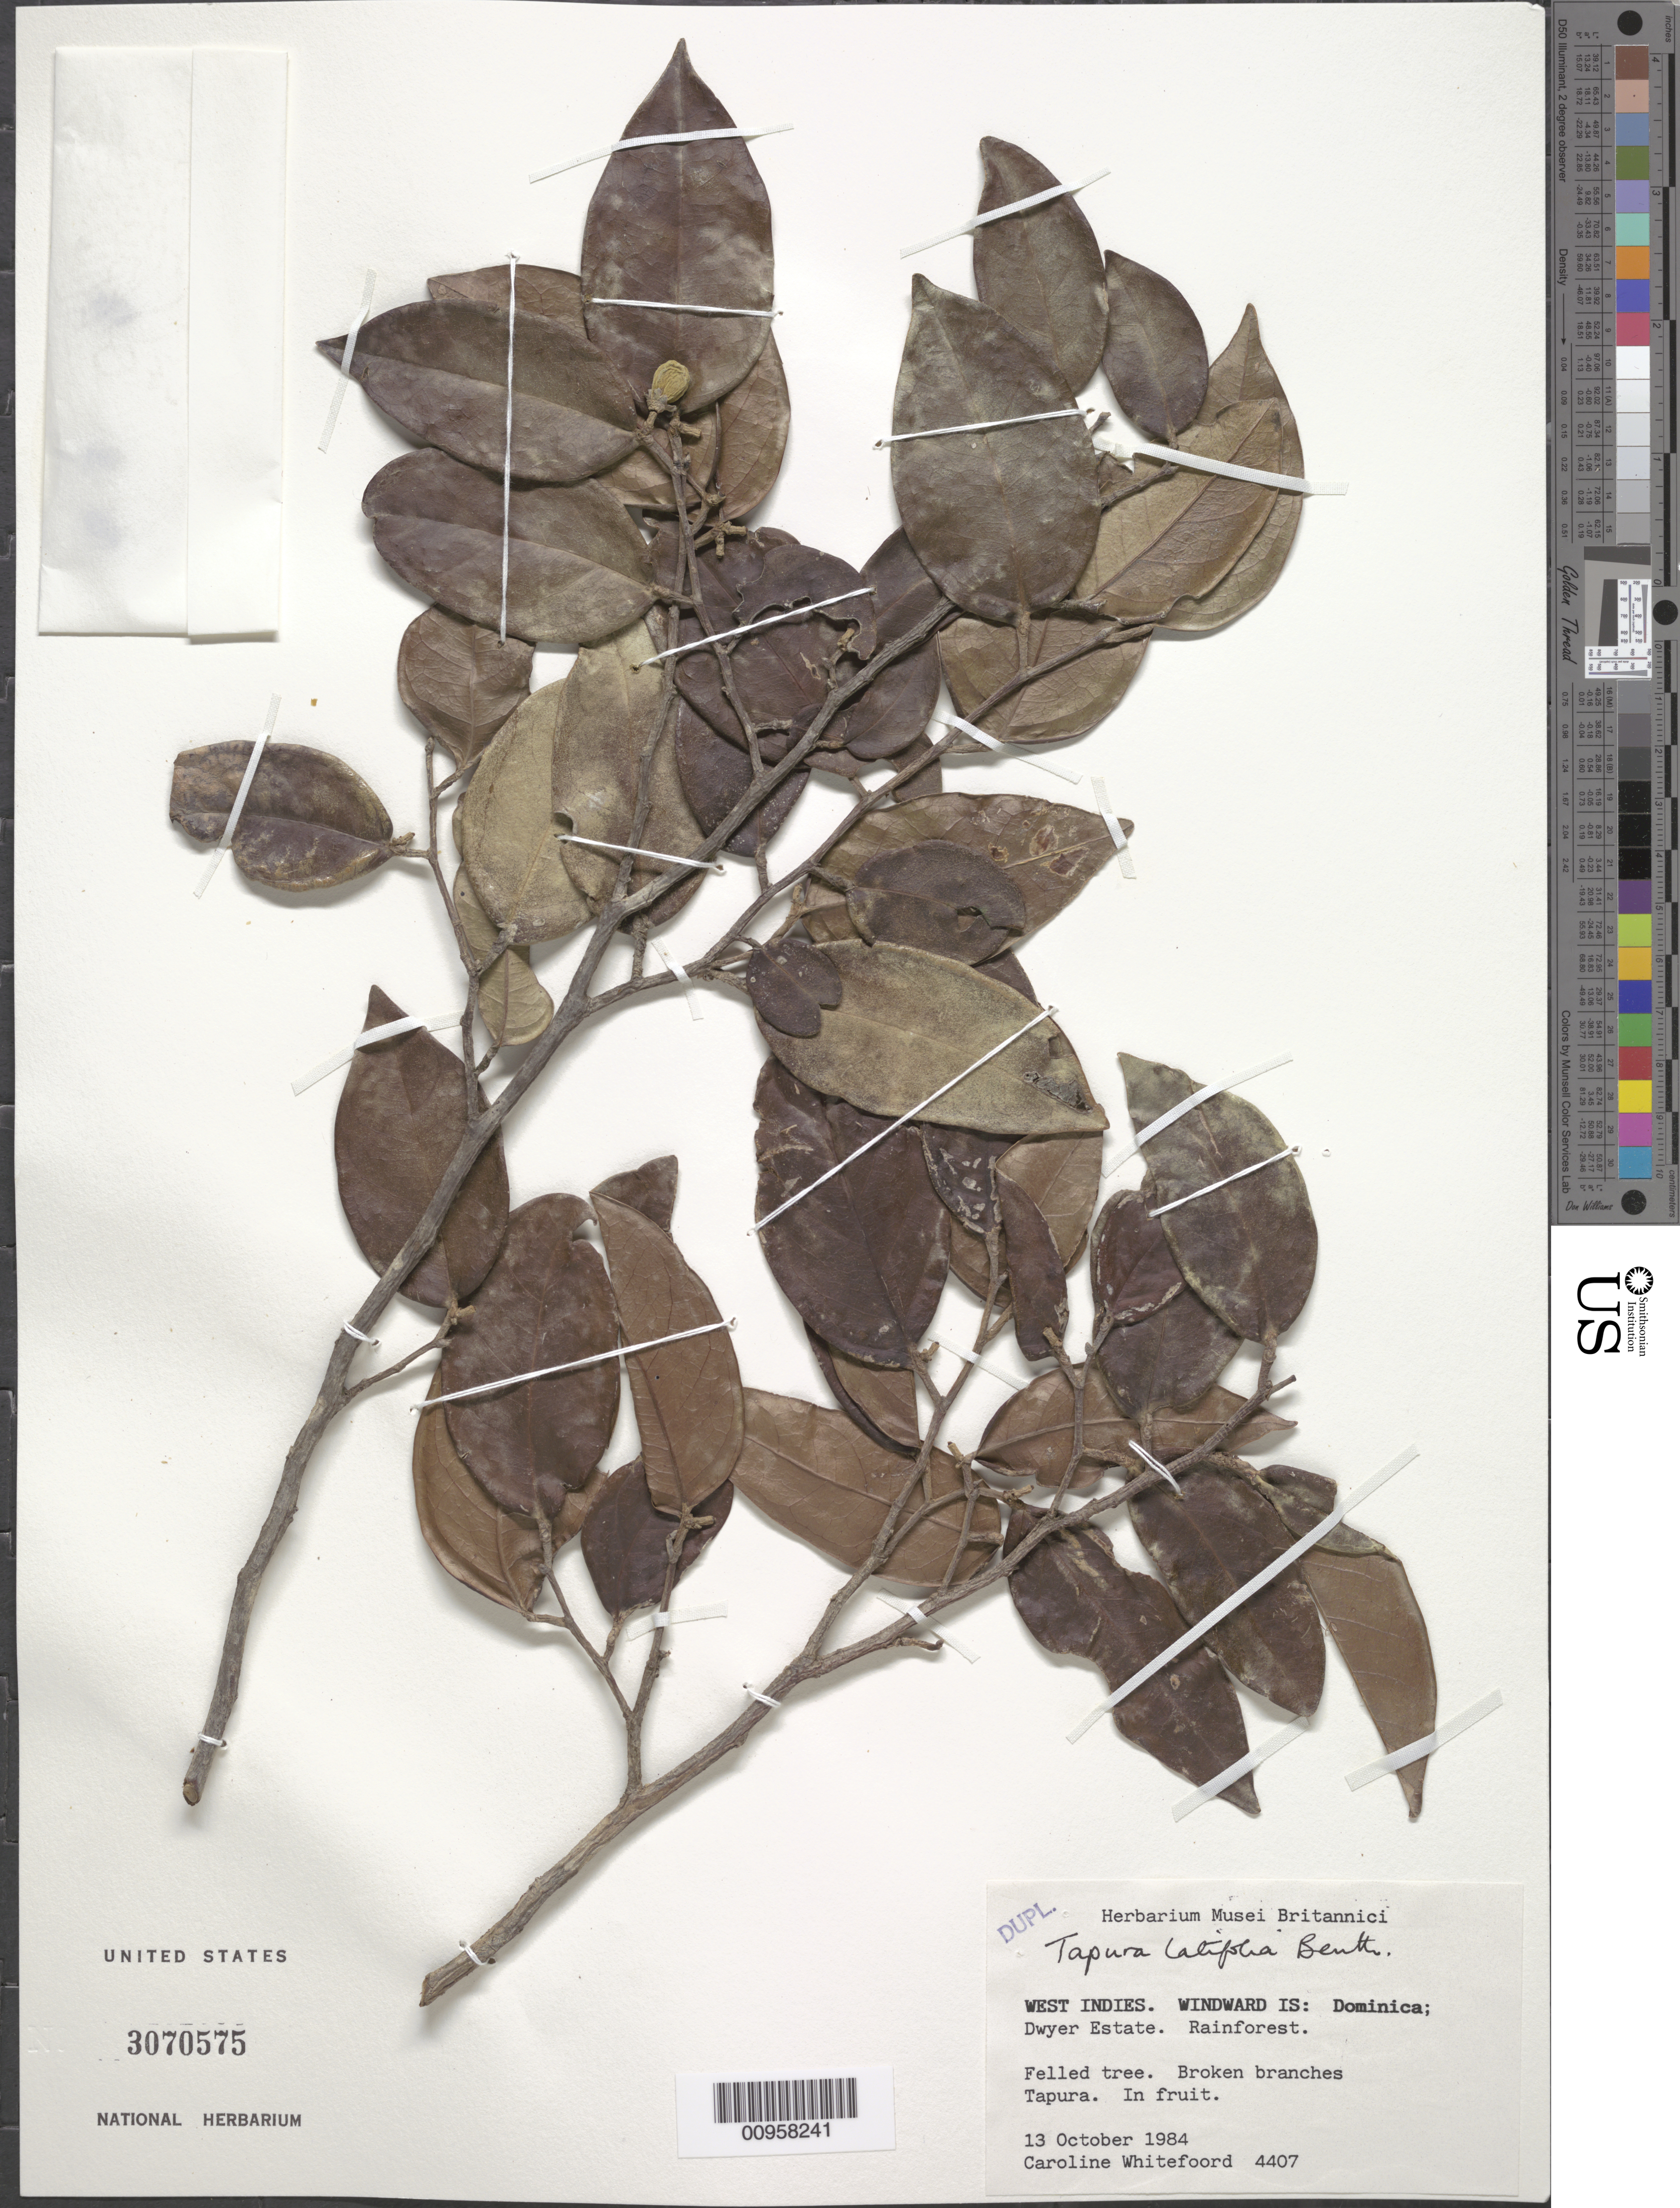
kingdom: Plantae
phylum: Tracheophyta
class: Magnoliopsida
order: Malpighiales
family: Dichapetalaceae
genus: Tapura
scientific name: Tapura latifolia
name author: Benth.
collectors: C. Whitefoord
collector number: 4407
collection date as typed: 13 Oct 1984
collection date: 1984-10-13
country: Dominica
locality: Dwyer Estate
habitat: Rainforest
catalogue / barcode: US 3070575